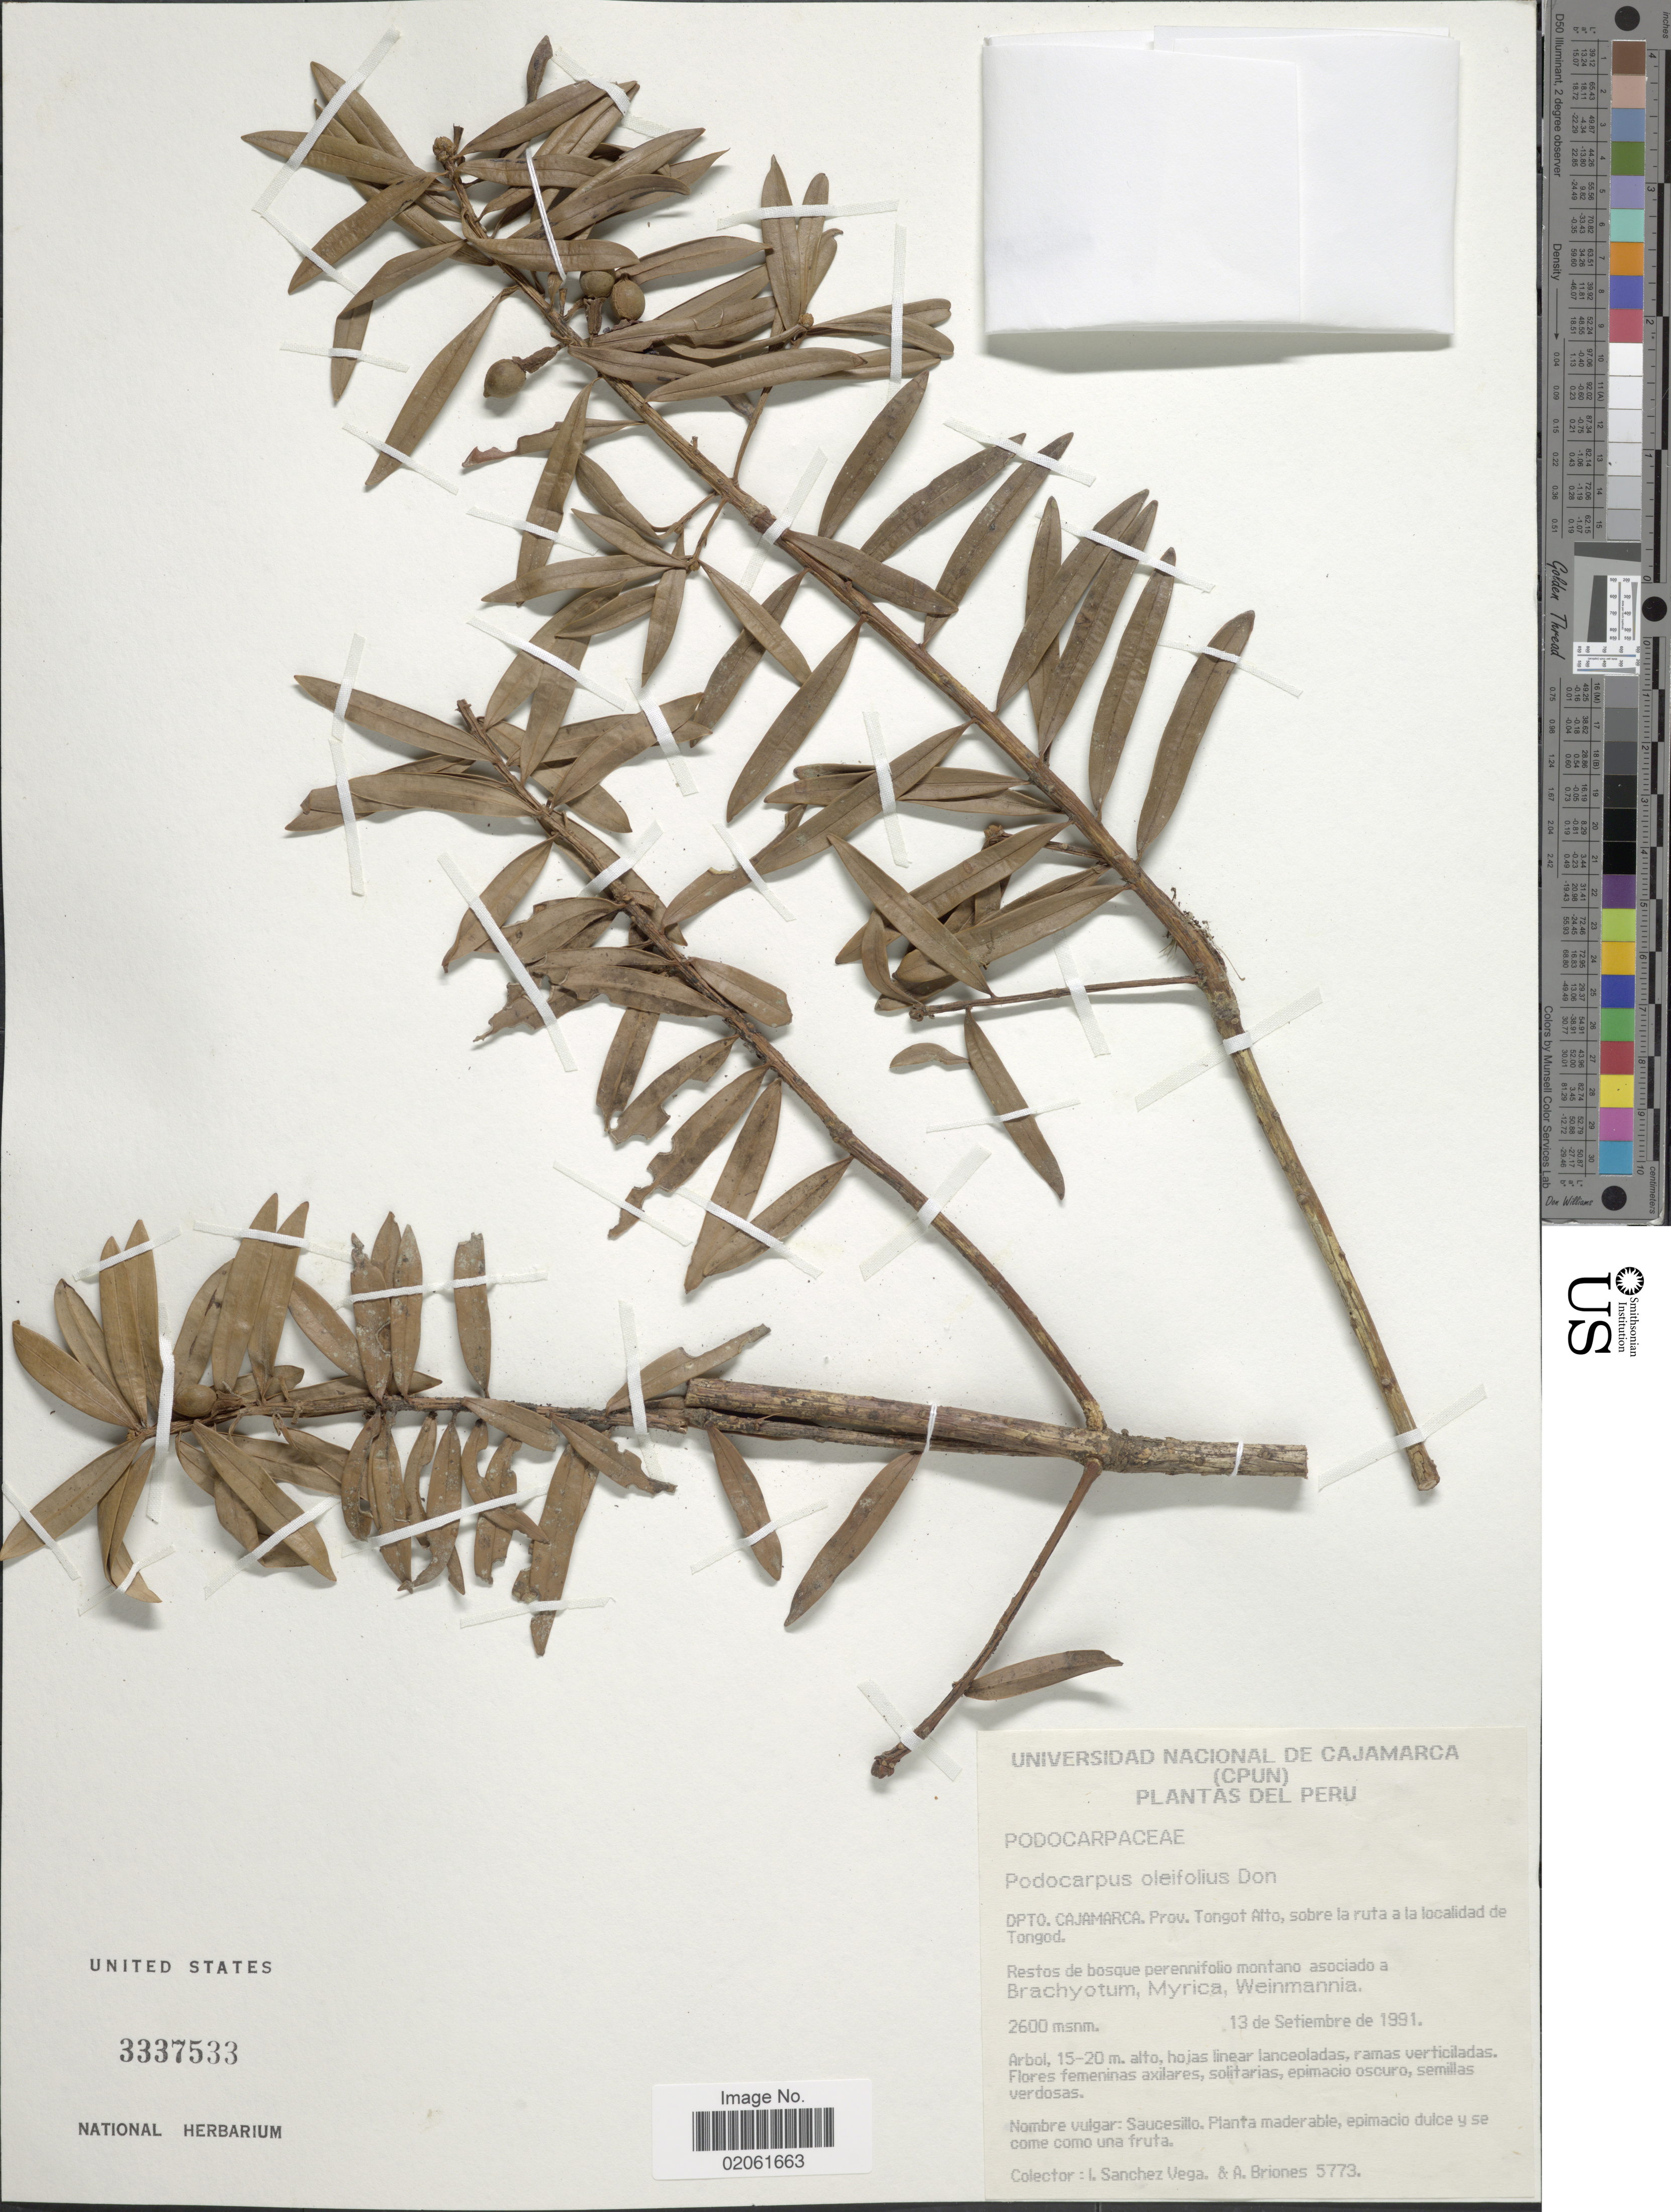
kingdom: Plantae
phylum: Tracheophyta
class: Pinopsida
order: Pinales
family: Podocarpaceae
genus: Podocarpus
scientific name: Podocarpus oleifolius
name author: D. Don ex Lamb.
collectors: I. Sánchez Vega & A. Briones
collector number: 5773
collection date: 1991-09-13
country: Peru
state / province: Cajamarca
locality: Prov. Tongot Atto, sobre le ruta a la localidad de Tongod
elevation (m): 2600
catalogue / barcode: US 3337533